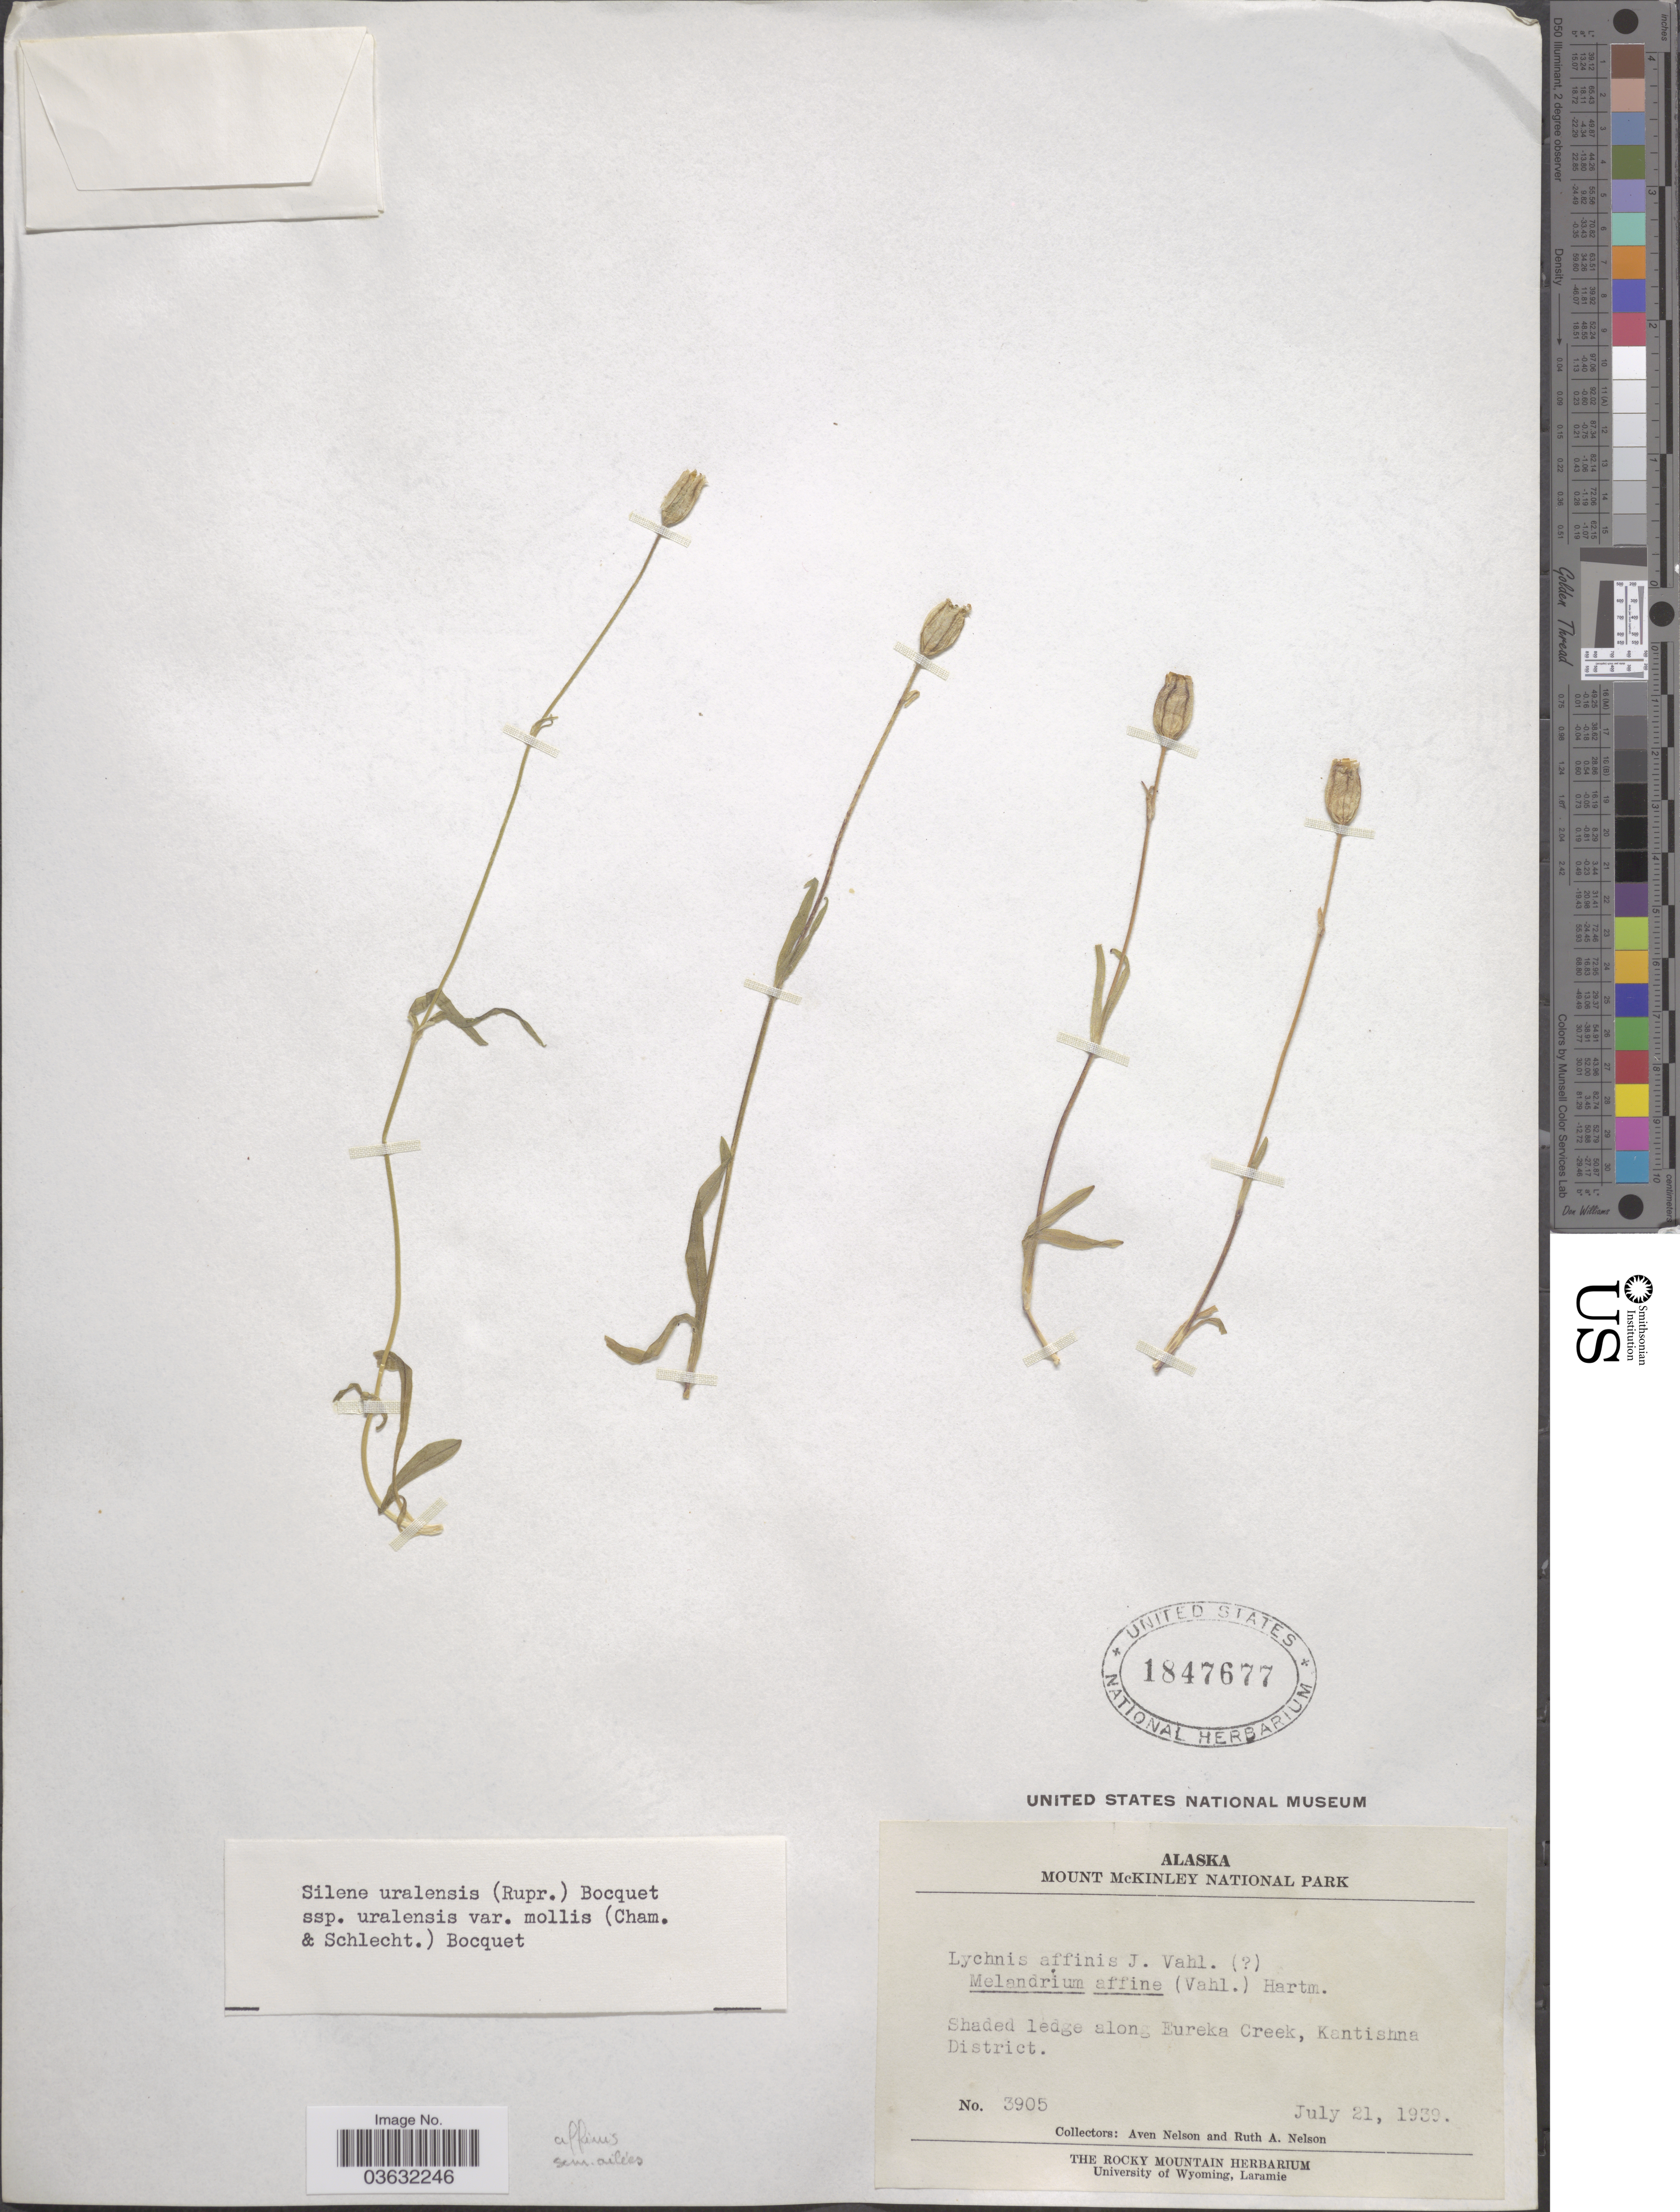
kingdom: Plantae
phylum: Tracheophyta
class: Magnoliopsida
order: Caryophyllales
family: Caryophyllaceae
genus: Silene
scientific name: Silene uralensis var. mollis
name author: (Cham. & Schltdl.) Bocquet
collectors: A. Nelson & R. A. Nelson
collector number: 3905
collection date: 1939-07-21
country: United States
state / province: Alaska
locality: Mount McKinley National Park. Shaded ledge along Eureka Creek, Kantishna District.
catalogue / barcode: US 1847677